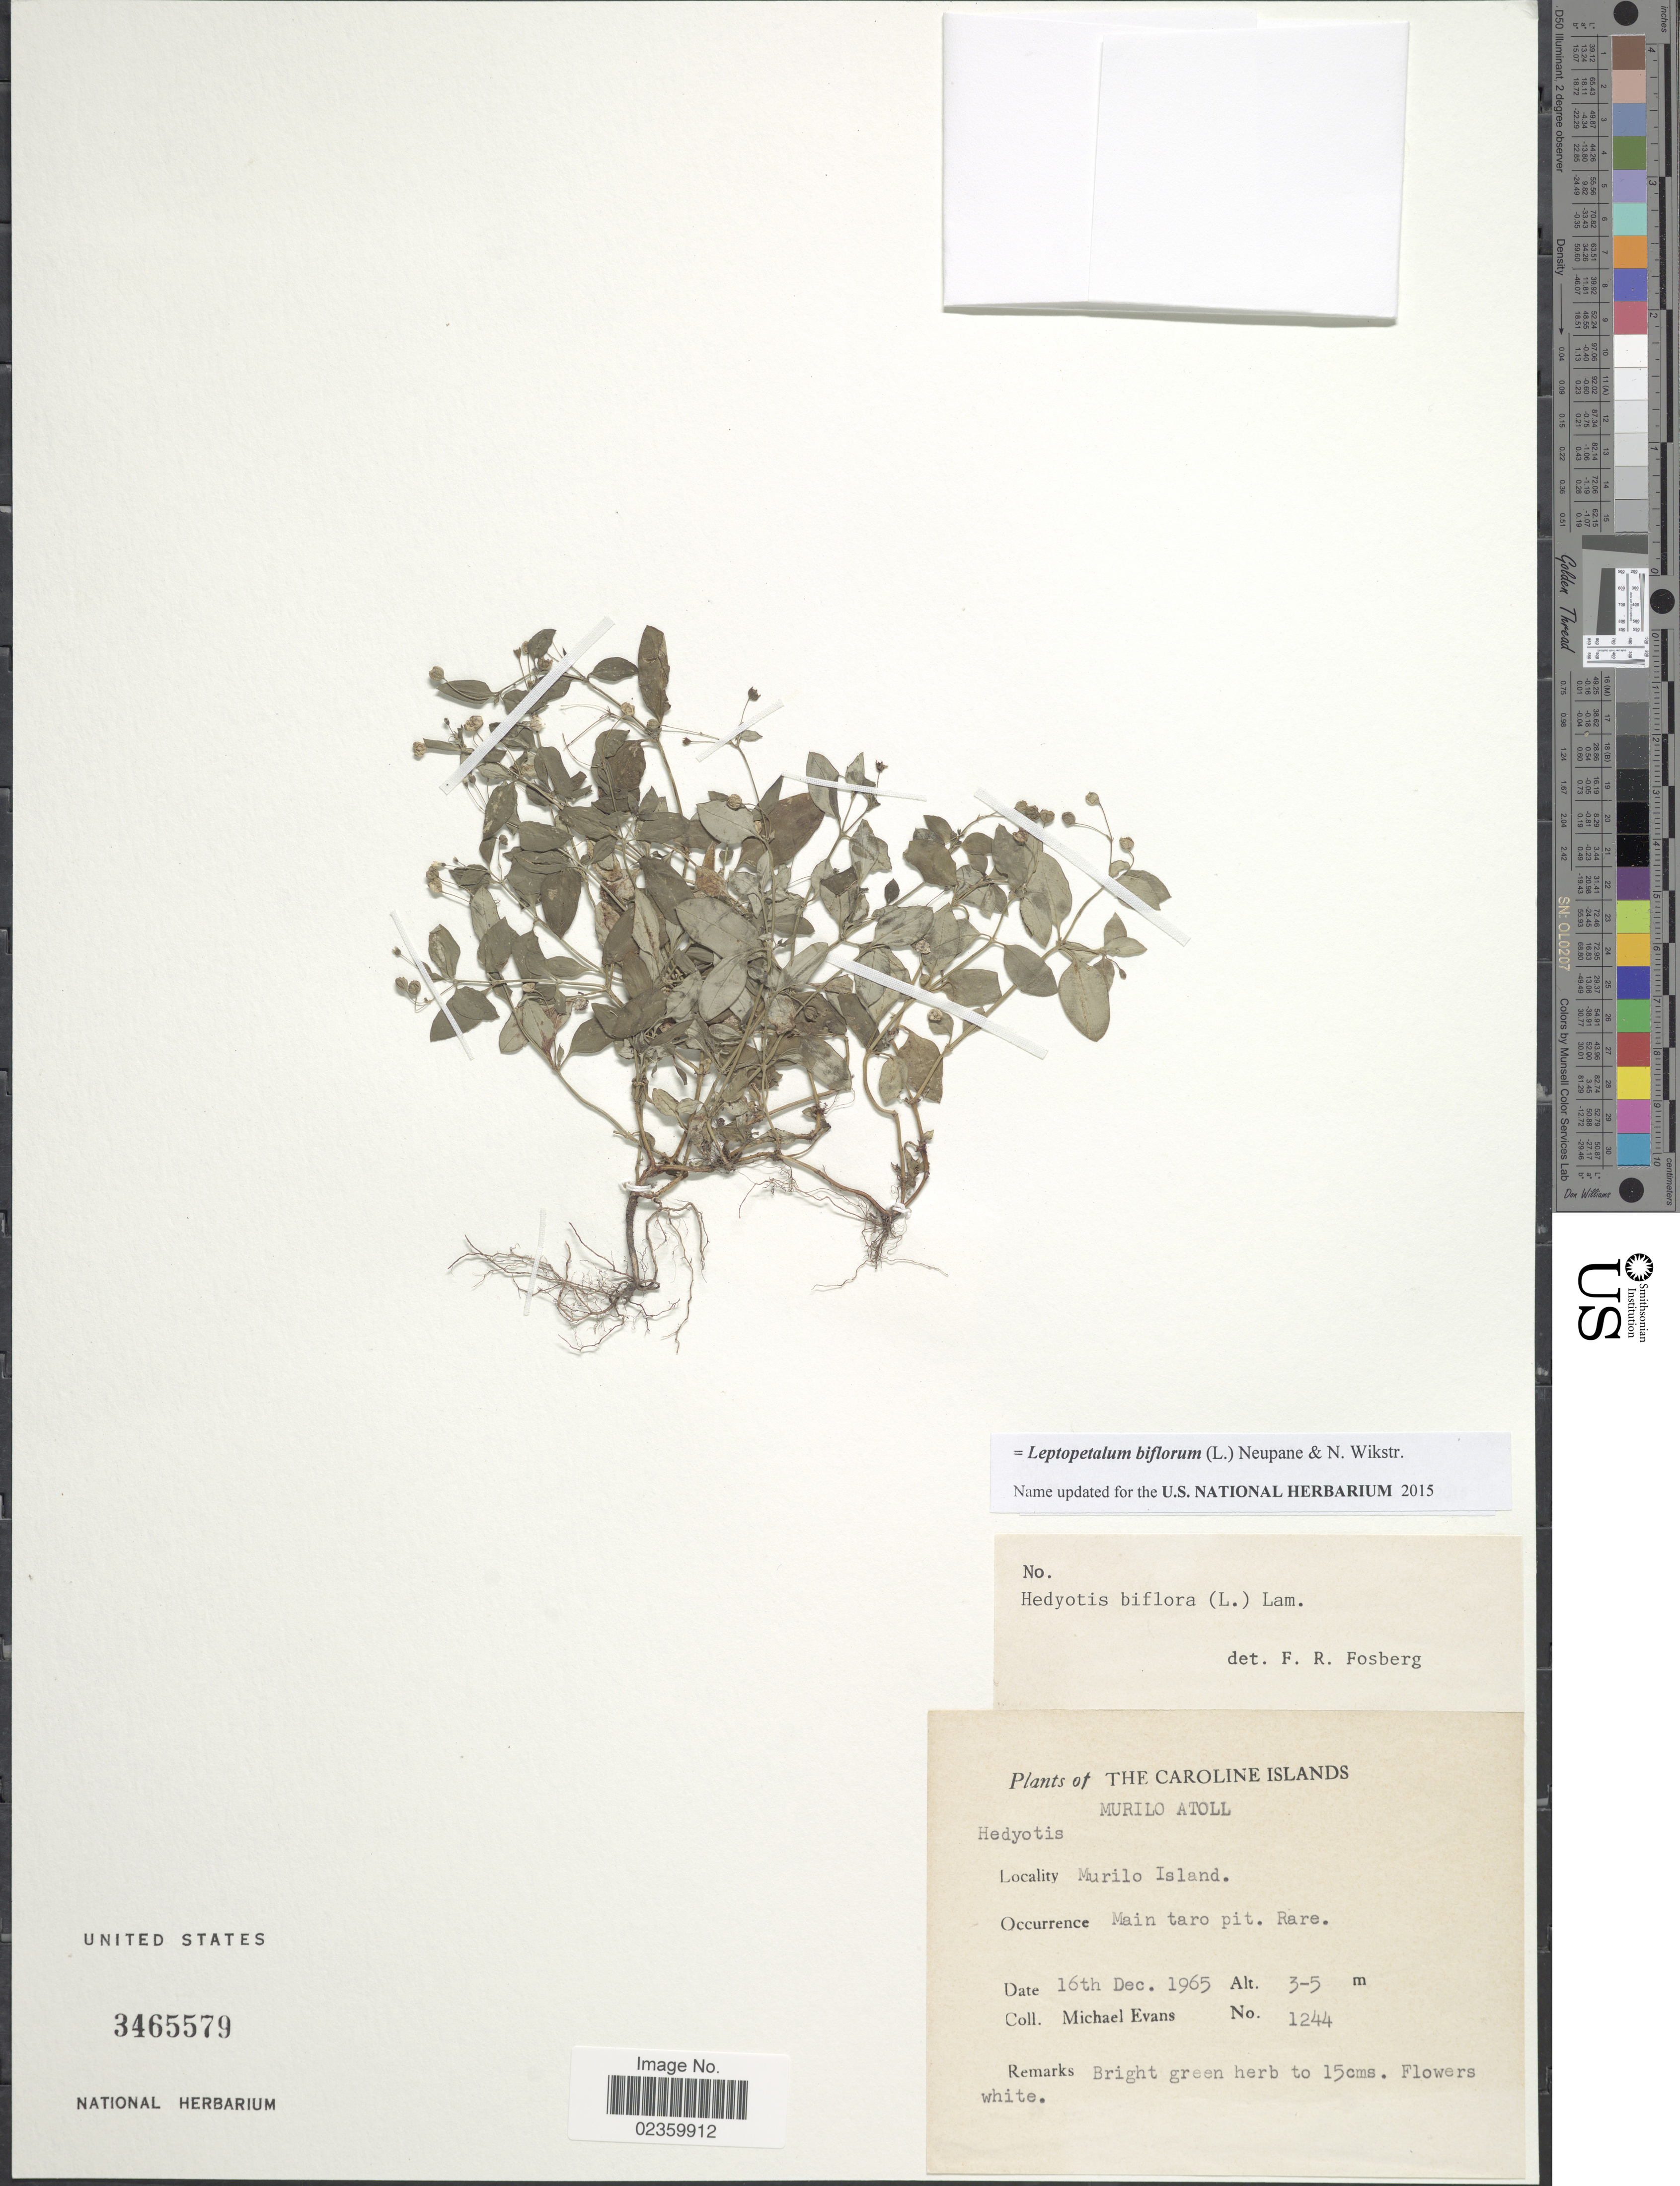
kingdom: Plantae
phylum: Tracheophyta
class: Magnoliopsida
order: Gentianales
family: Rubiaceae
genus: Leptopetalum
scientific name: Leptopetalum biflorum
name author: (L.) Neupane & N. Wikstr.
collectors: M. Evans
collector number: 1244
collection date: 1965-12-16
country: Micronesia, Federated States of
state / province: Truk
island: Murilo Atoll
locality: Murilo Atoll. Murilo Island. Main taro pit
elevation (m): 3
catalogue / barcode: US 3465579